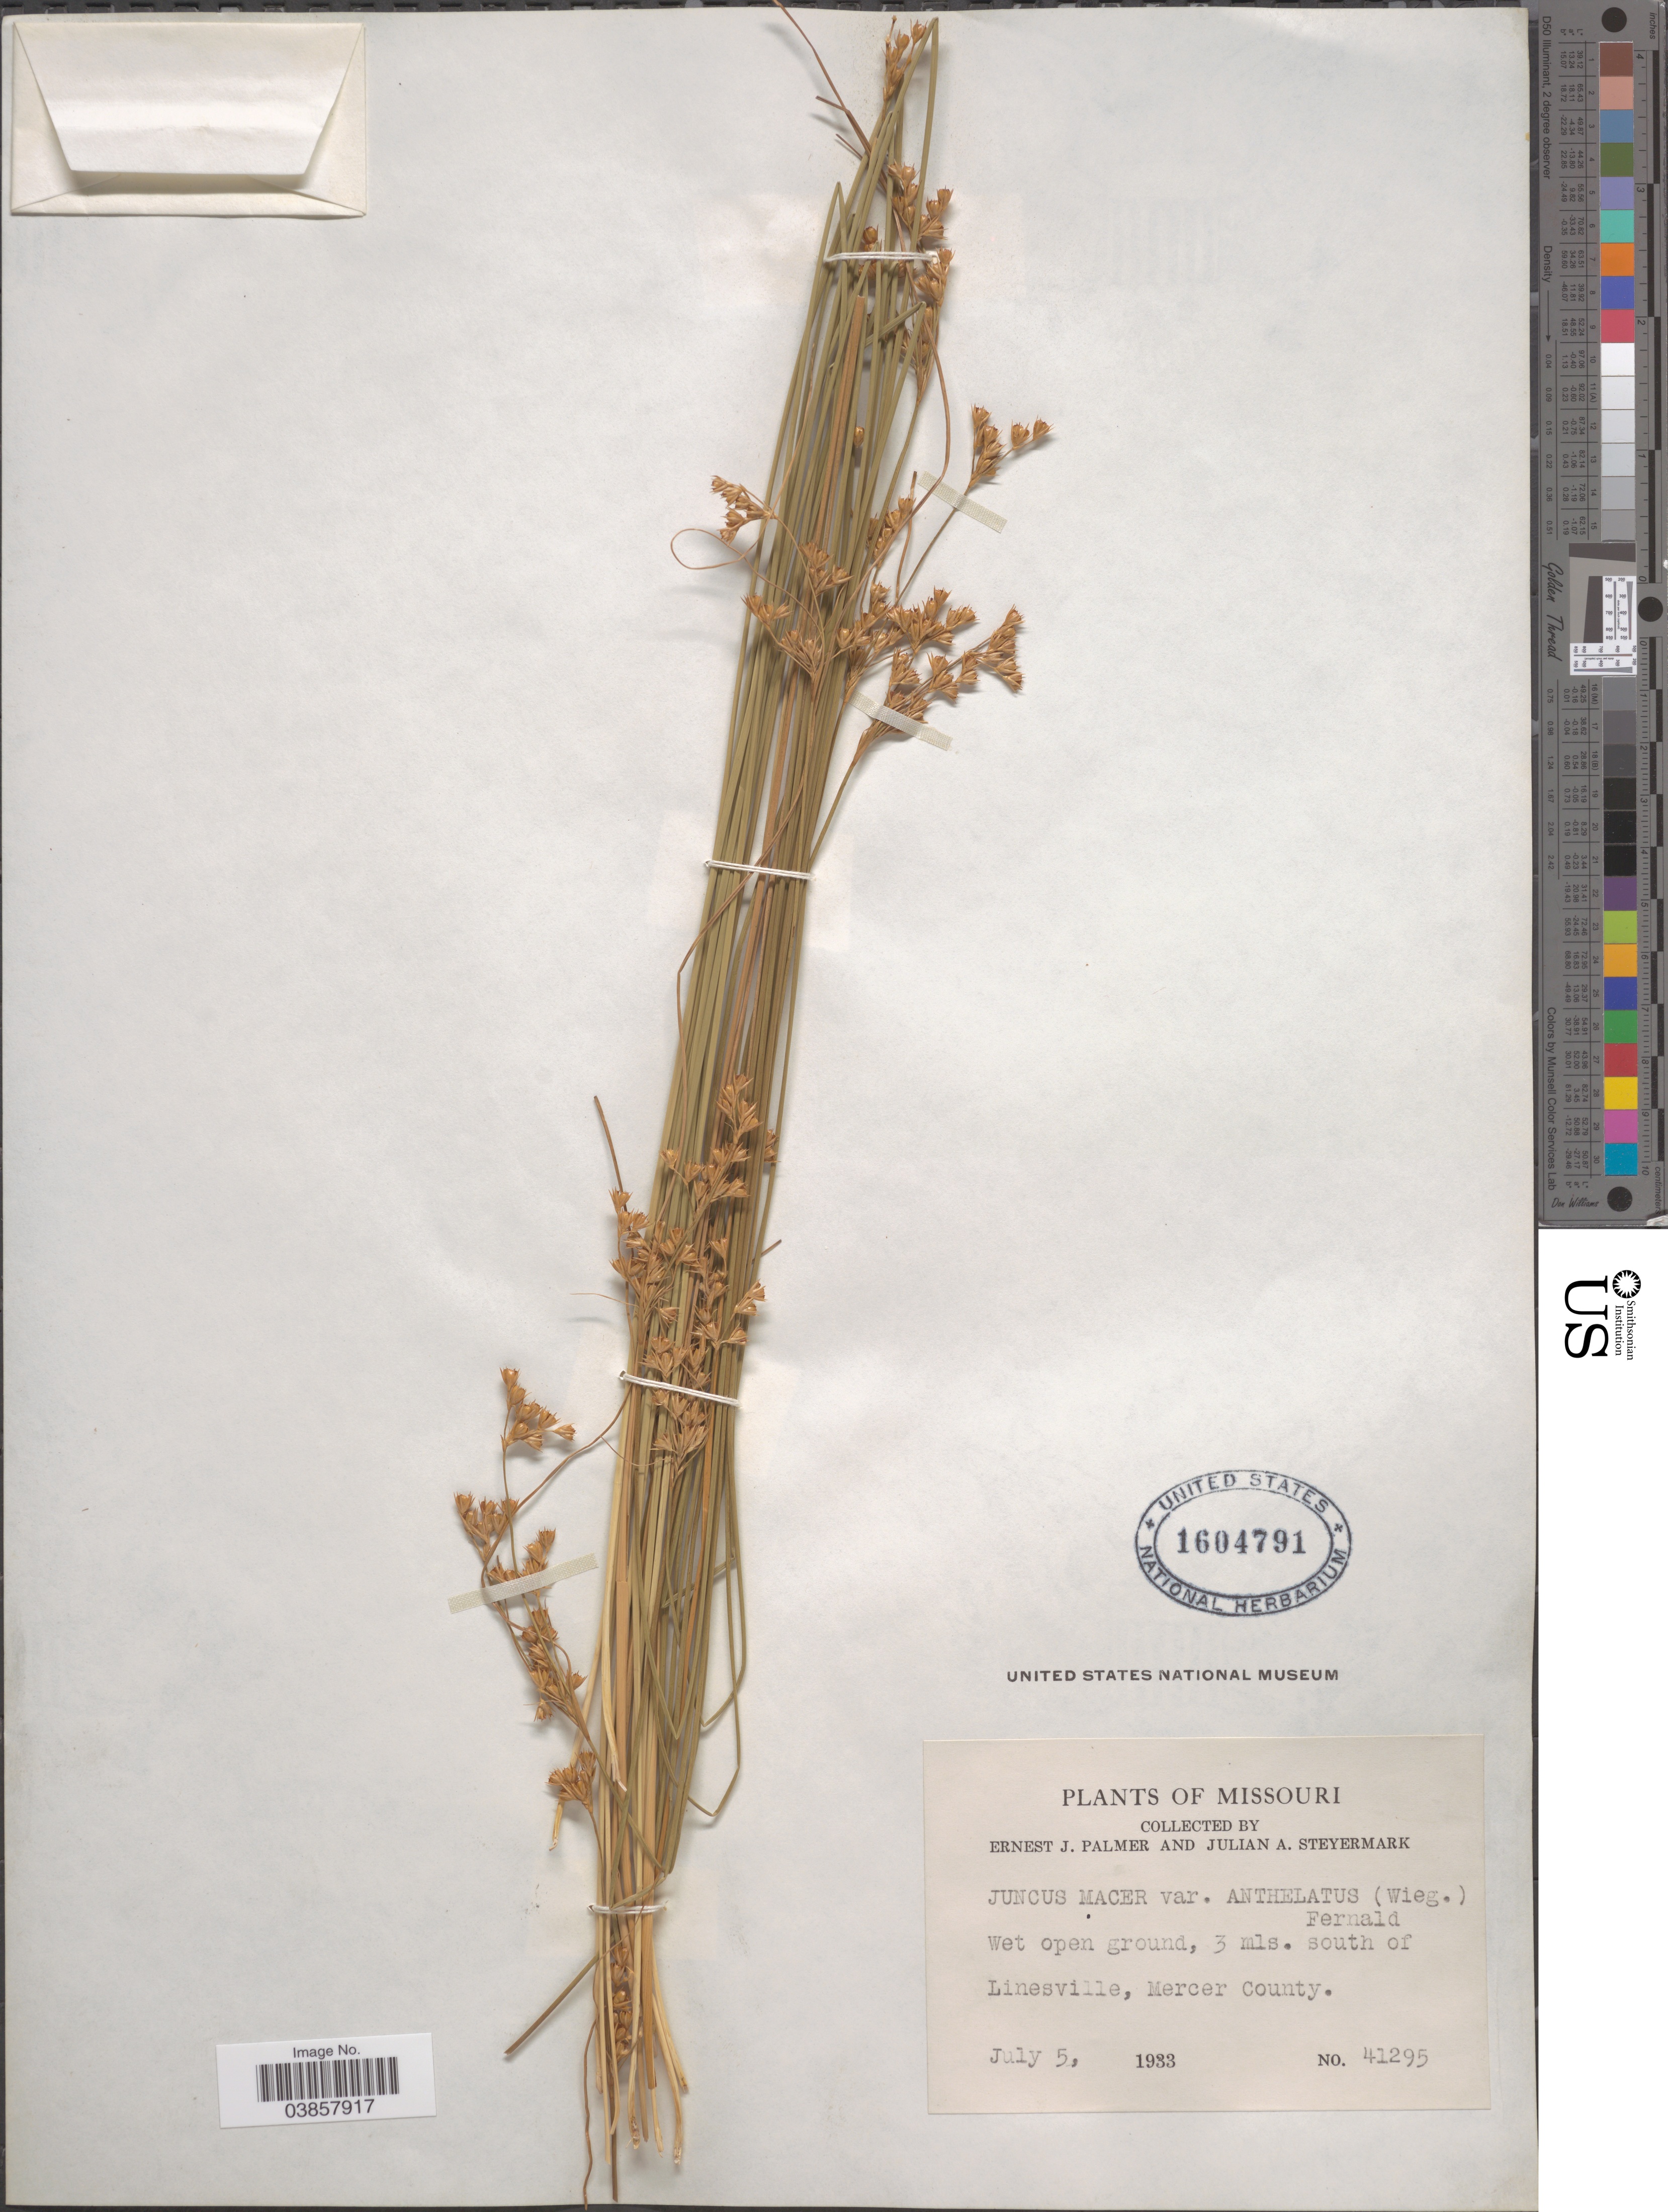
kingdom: Plantae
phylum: Tracheophyta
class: Liliopsida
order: Poales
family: Juncaceae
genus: Juncus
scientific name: Juncus tenuis f. anthelatus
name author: (Wiegand) F.J. Herm.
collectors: E. J. Palmer & J. Steyermark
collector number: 41295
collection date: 1933-07-05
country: United States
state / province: Missouri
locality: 3 mls. south of Linesville, Mercer County.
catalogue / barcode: US 1604791